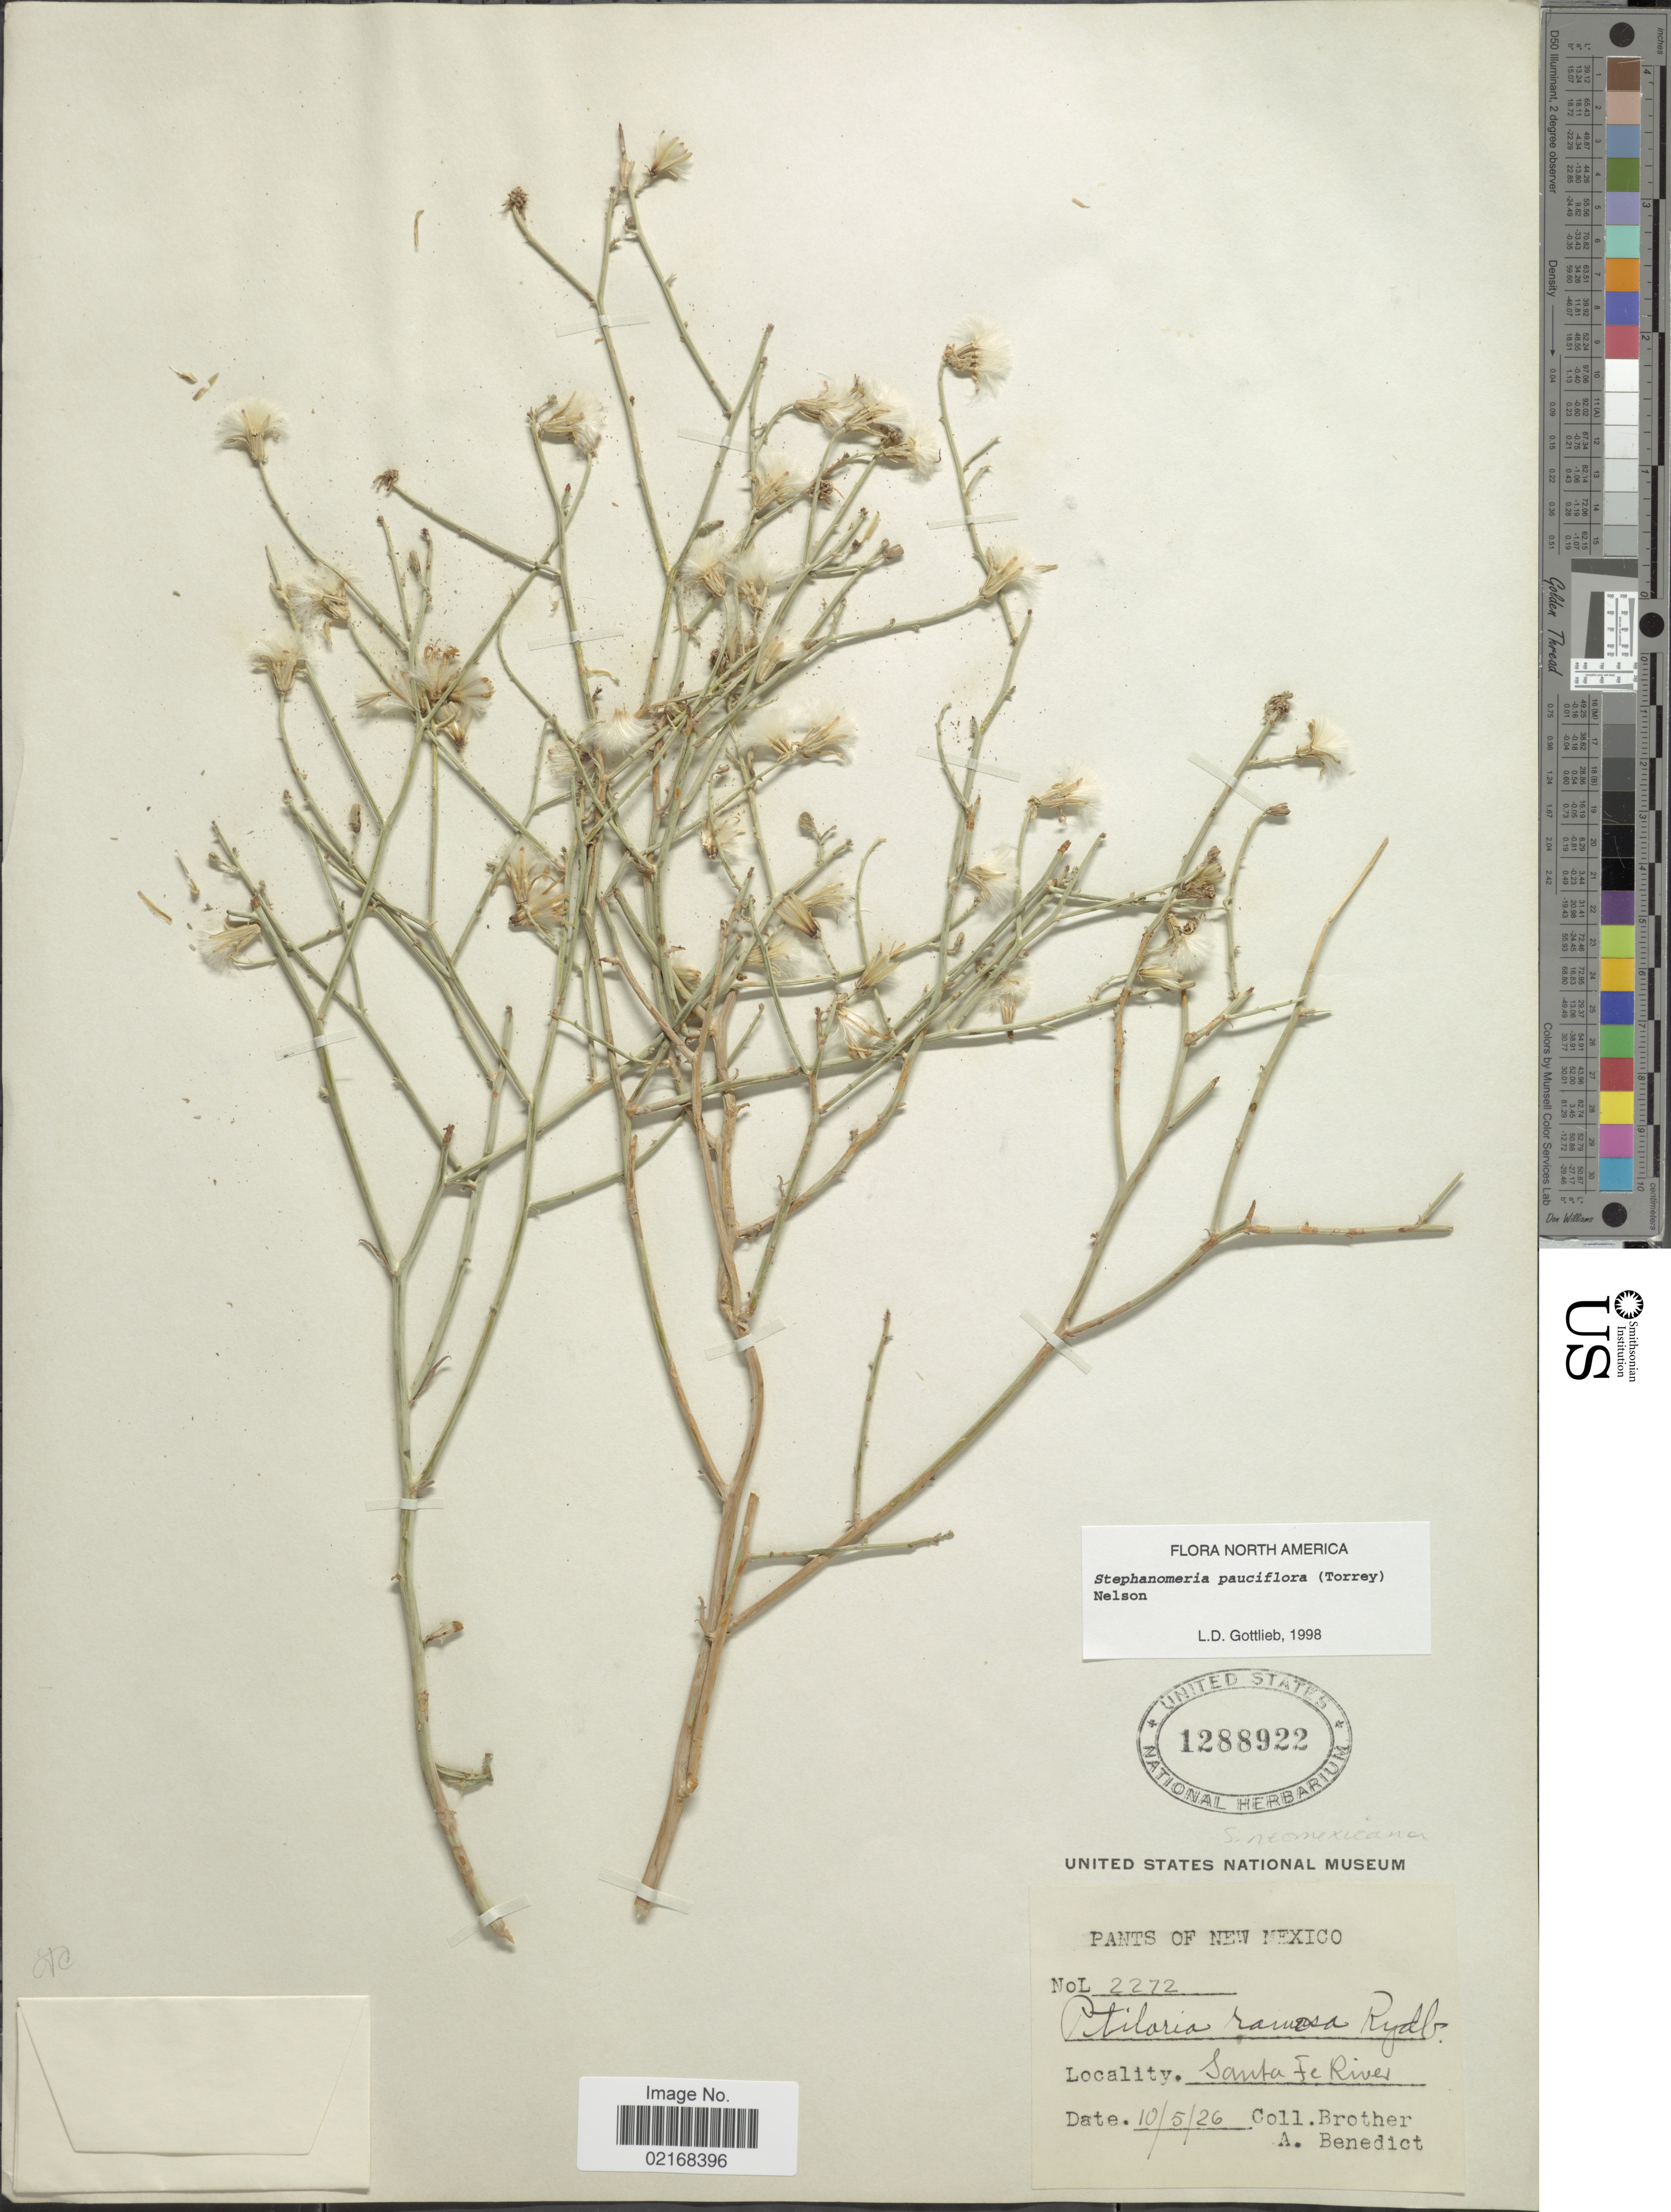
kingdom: Plantae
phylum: Tracheophyta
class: Magnoliopsida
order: Asterales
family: Asteraceae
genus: Stephanomeria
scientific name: Stephanomeria pauciflora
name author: (Torr.) A. Nelson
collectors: Bro. A. Benedict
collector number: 2272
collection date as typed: Transcribed d/m/y: 5/10/26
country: United States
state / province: New Mexico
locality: Santa Fe River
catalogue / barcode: US 1288922